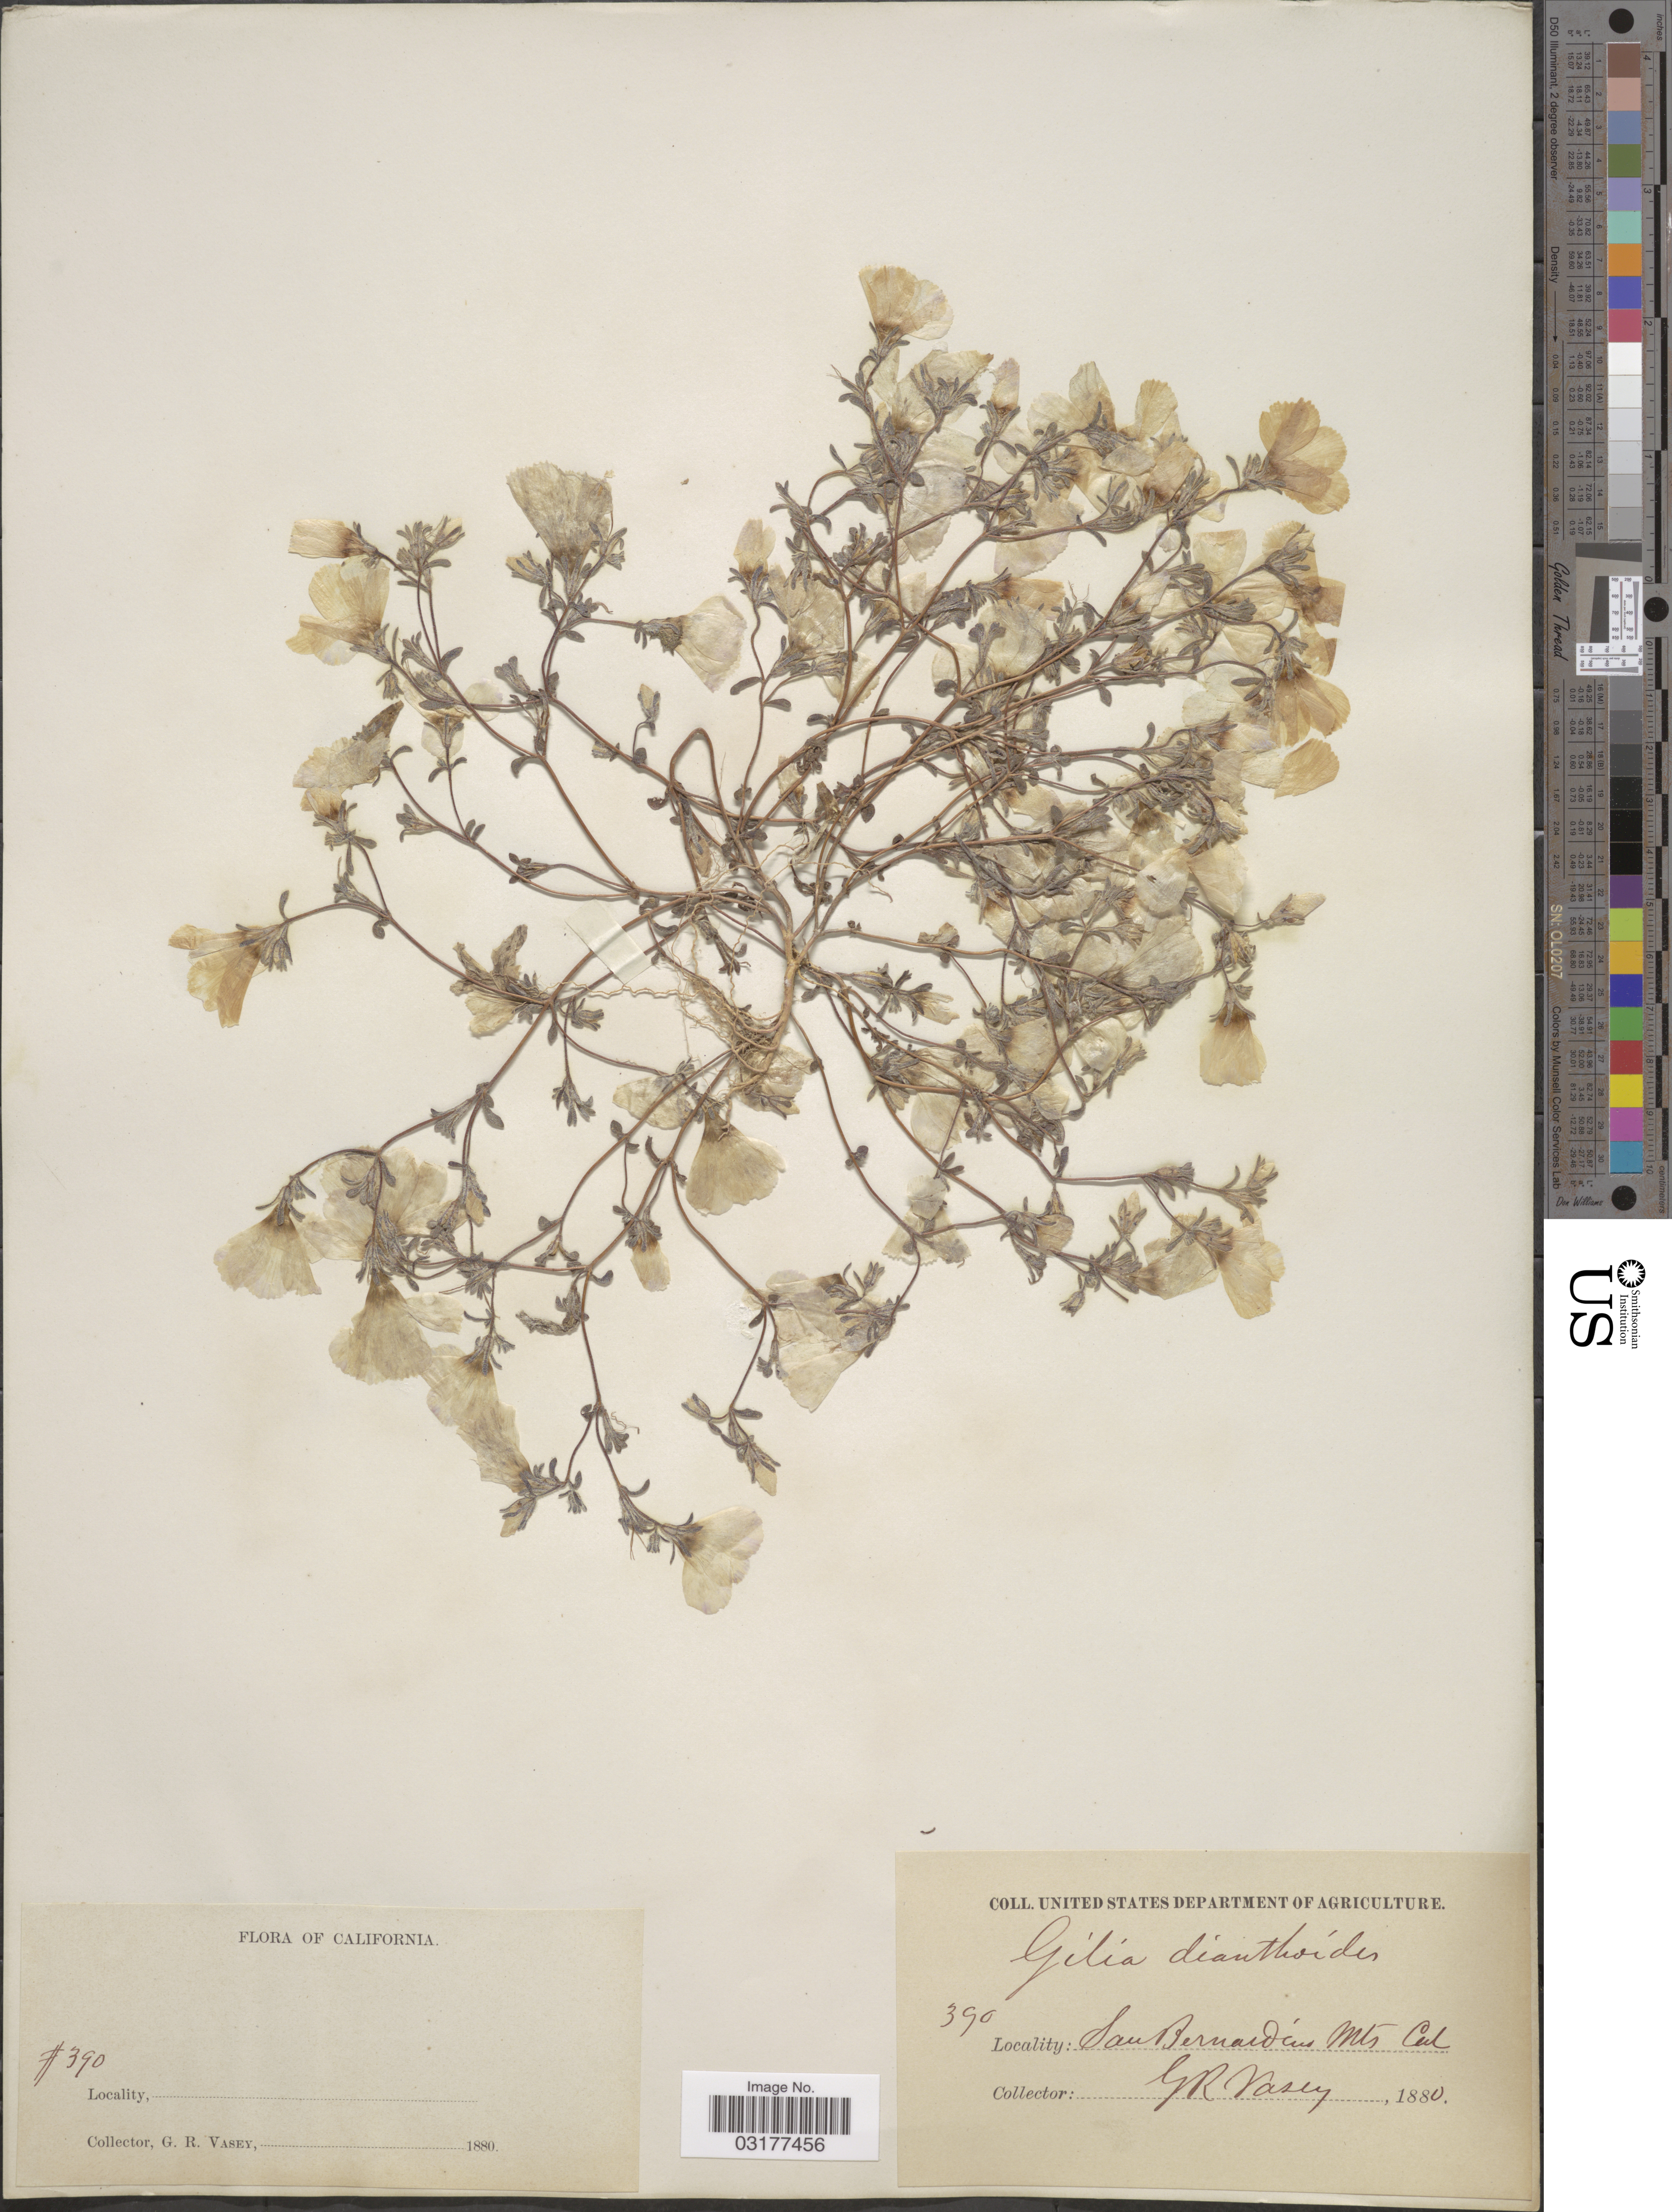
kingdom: Plantae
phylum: Tracheophyta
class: Magnoliopsida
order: Ericales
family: Polemoniaceae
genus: Linanthus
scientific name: Linanthus dianthiflorus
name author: (Benth.) Greene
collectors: G. R. Vasey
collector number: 390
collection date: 1880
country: United States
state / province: California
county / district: San Bernardino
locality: San Bernardino Mts.